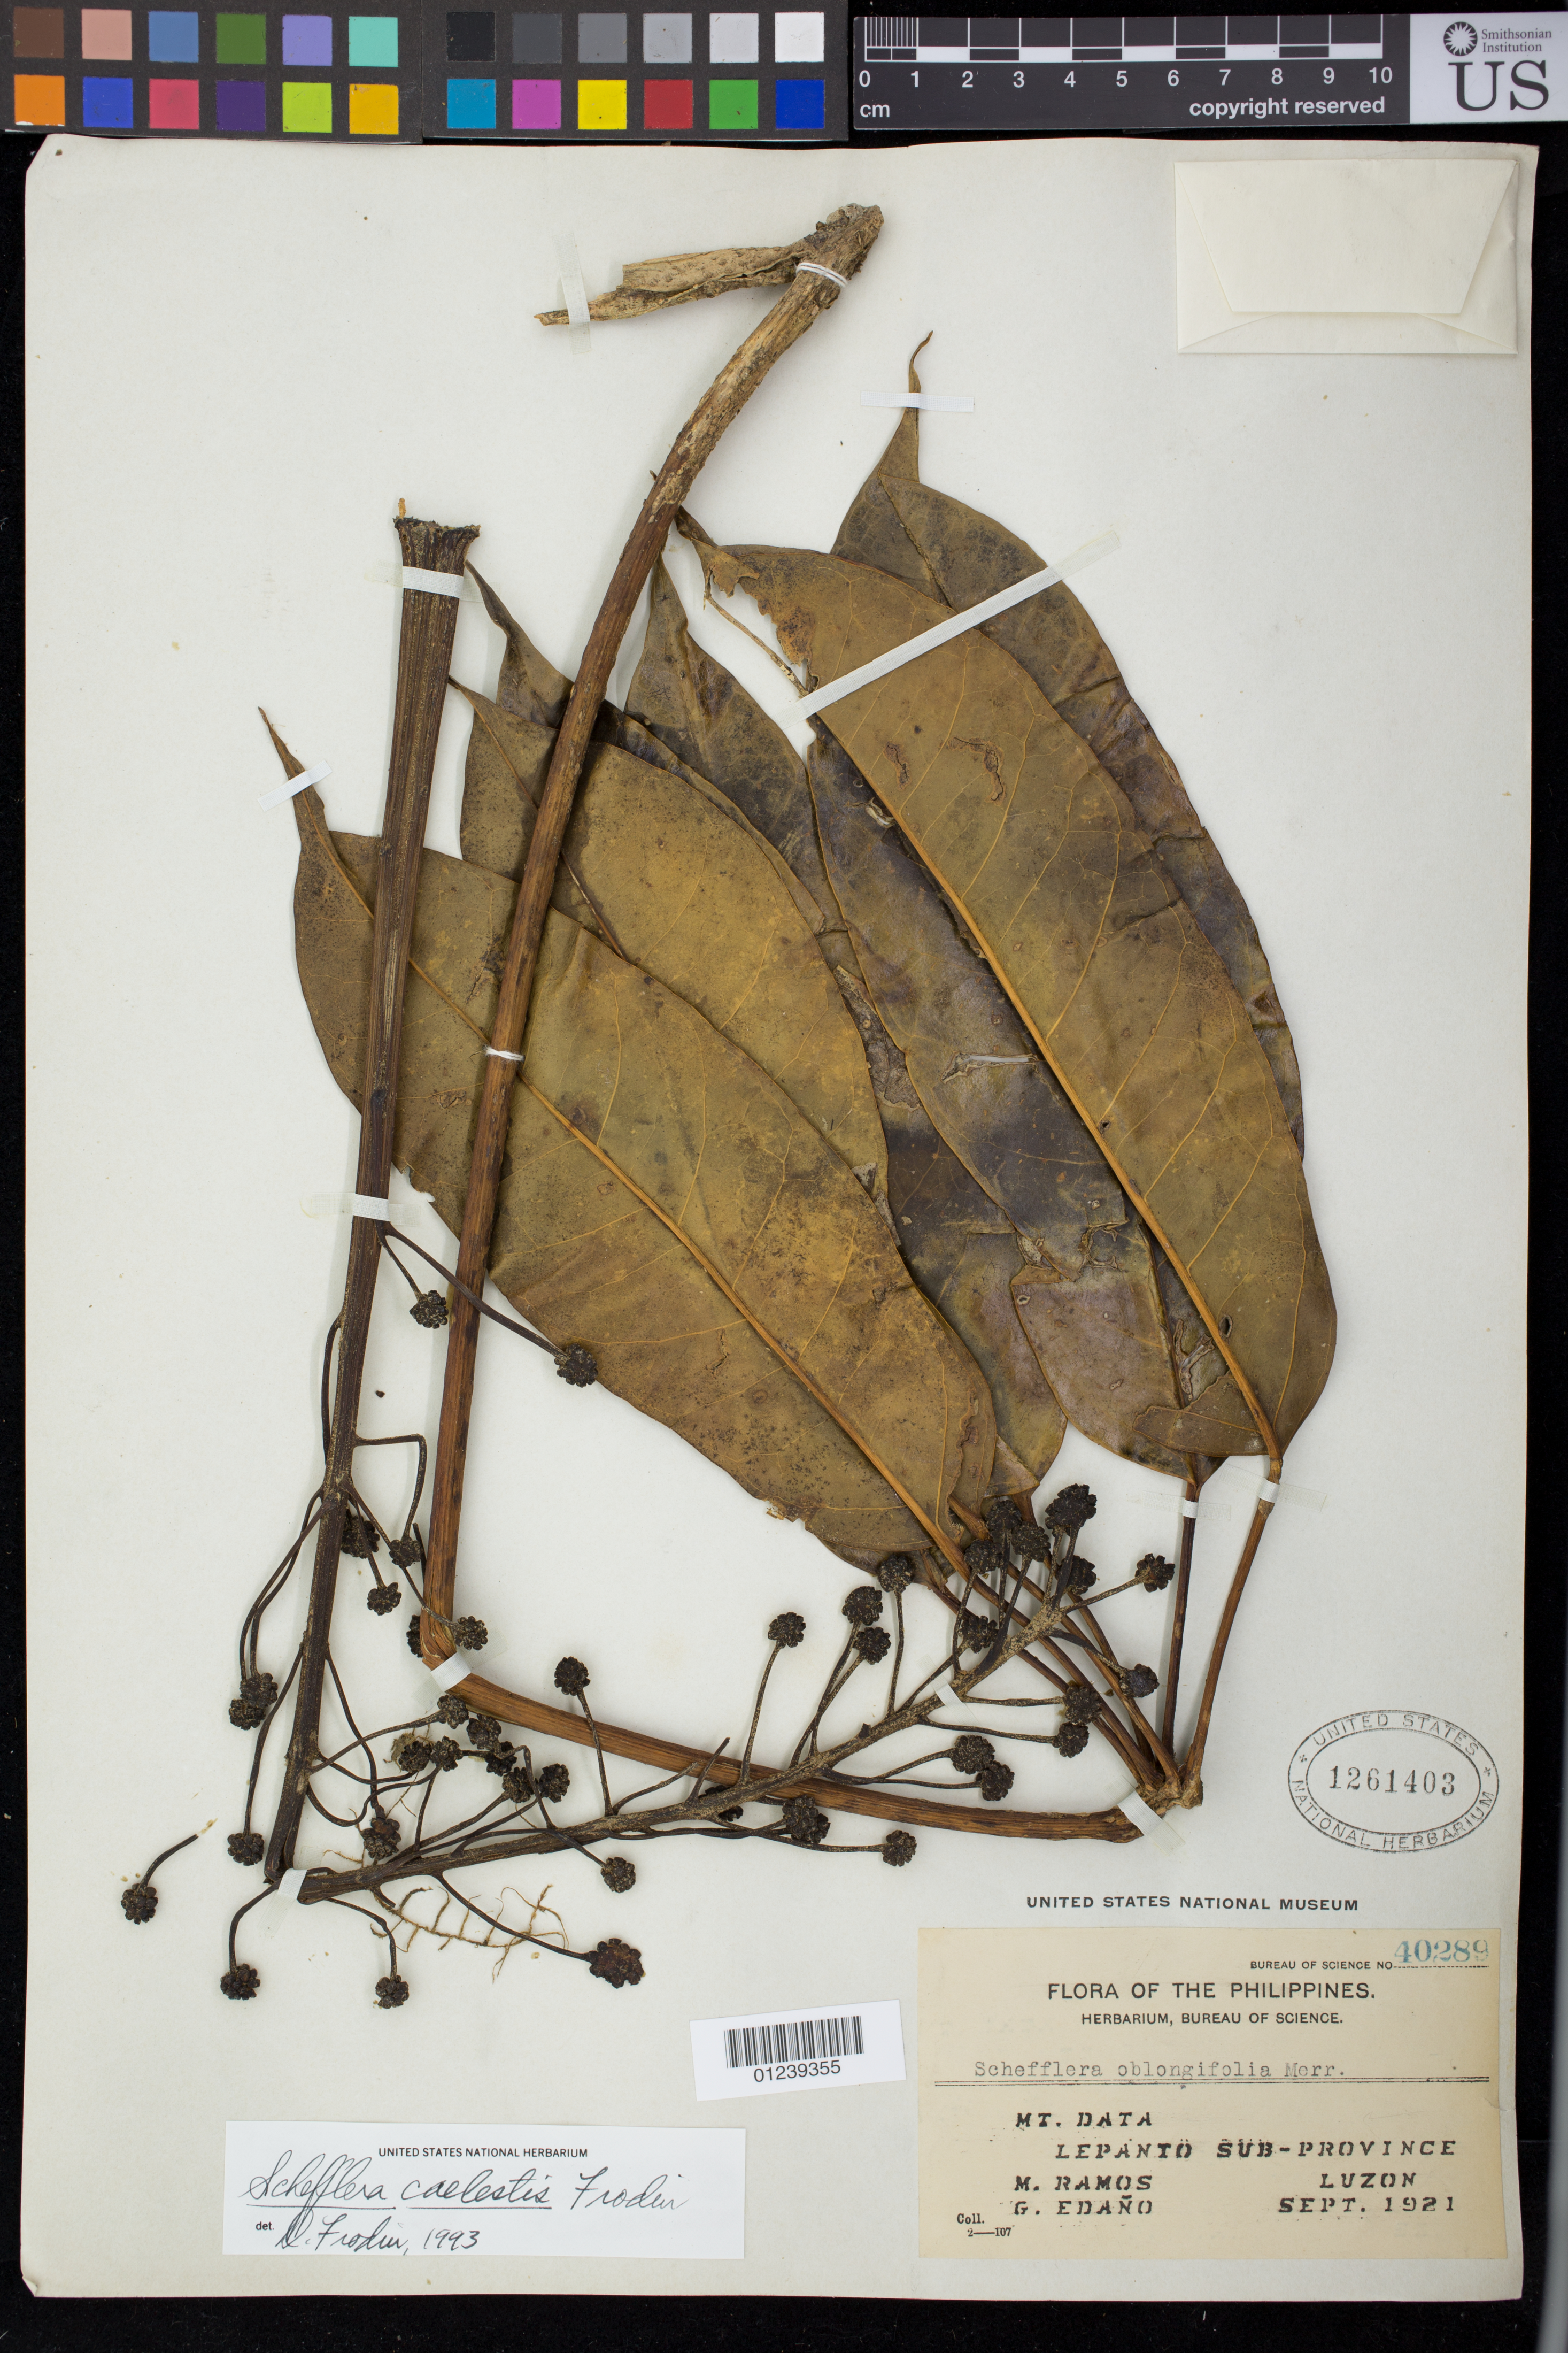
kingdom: Plantae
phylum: Tracheophyta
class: Magnoliopsida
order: Apiales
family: Araliaceae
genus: Schefflera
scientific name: Schefflera caelestis ined.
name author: Frodin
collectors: M. Ramos & M. Ramos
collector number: Bur. Sci. 40289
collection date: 1921-09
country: Philippines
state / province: Cordillera (Administrative Region)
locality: Mt. Data, Lepanto Sub-Province, Luzon.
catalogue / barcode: US 1261403